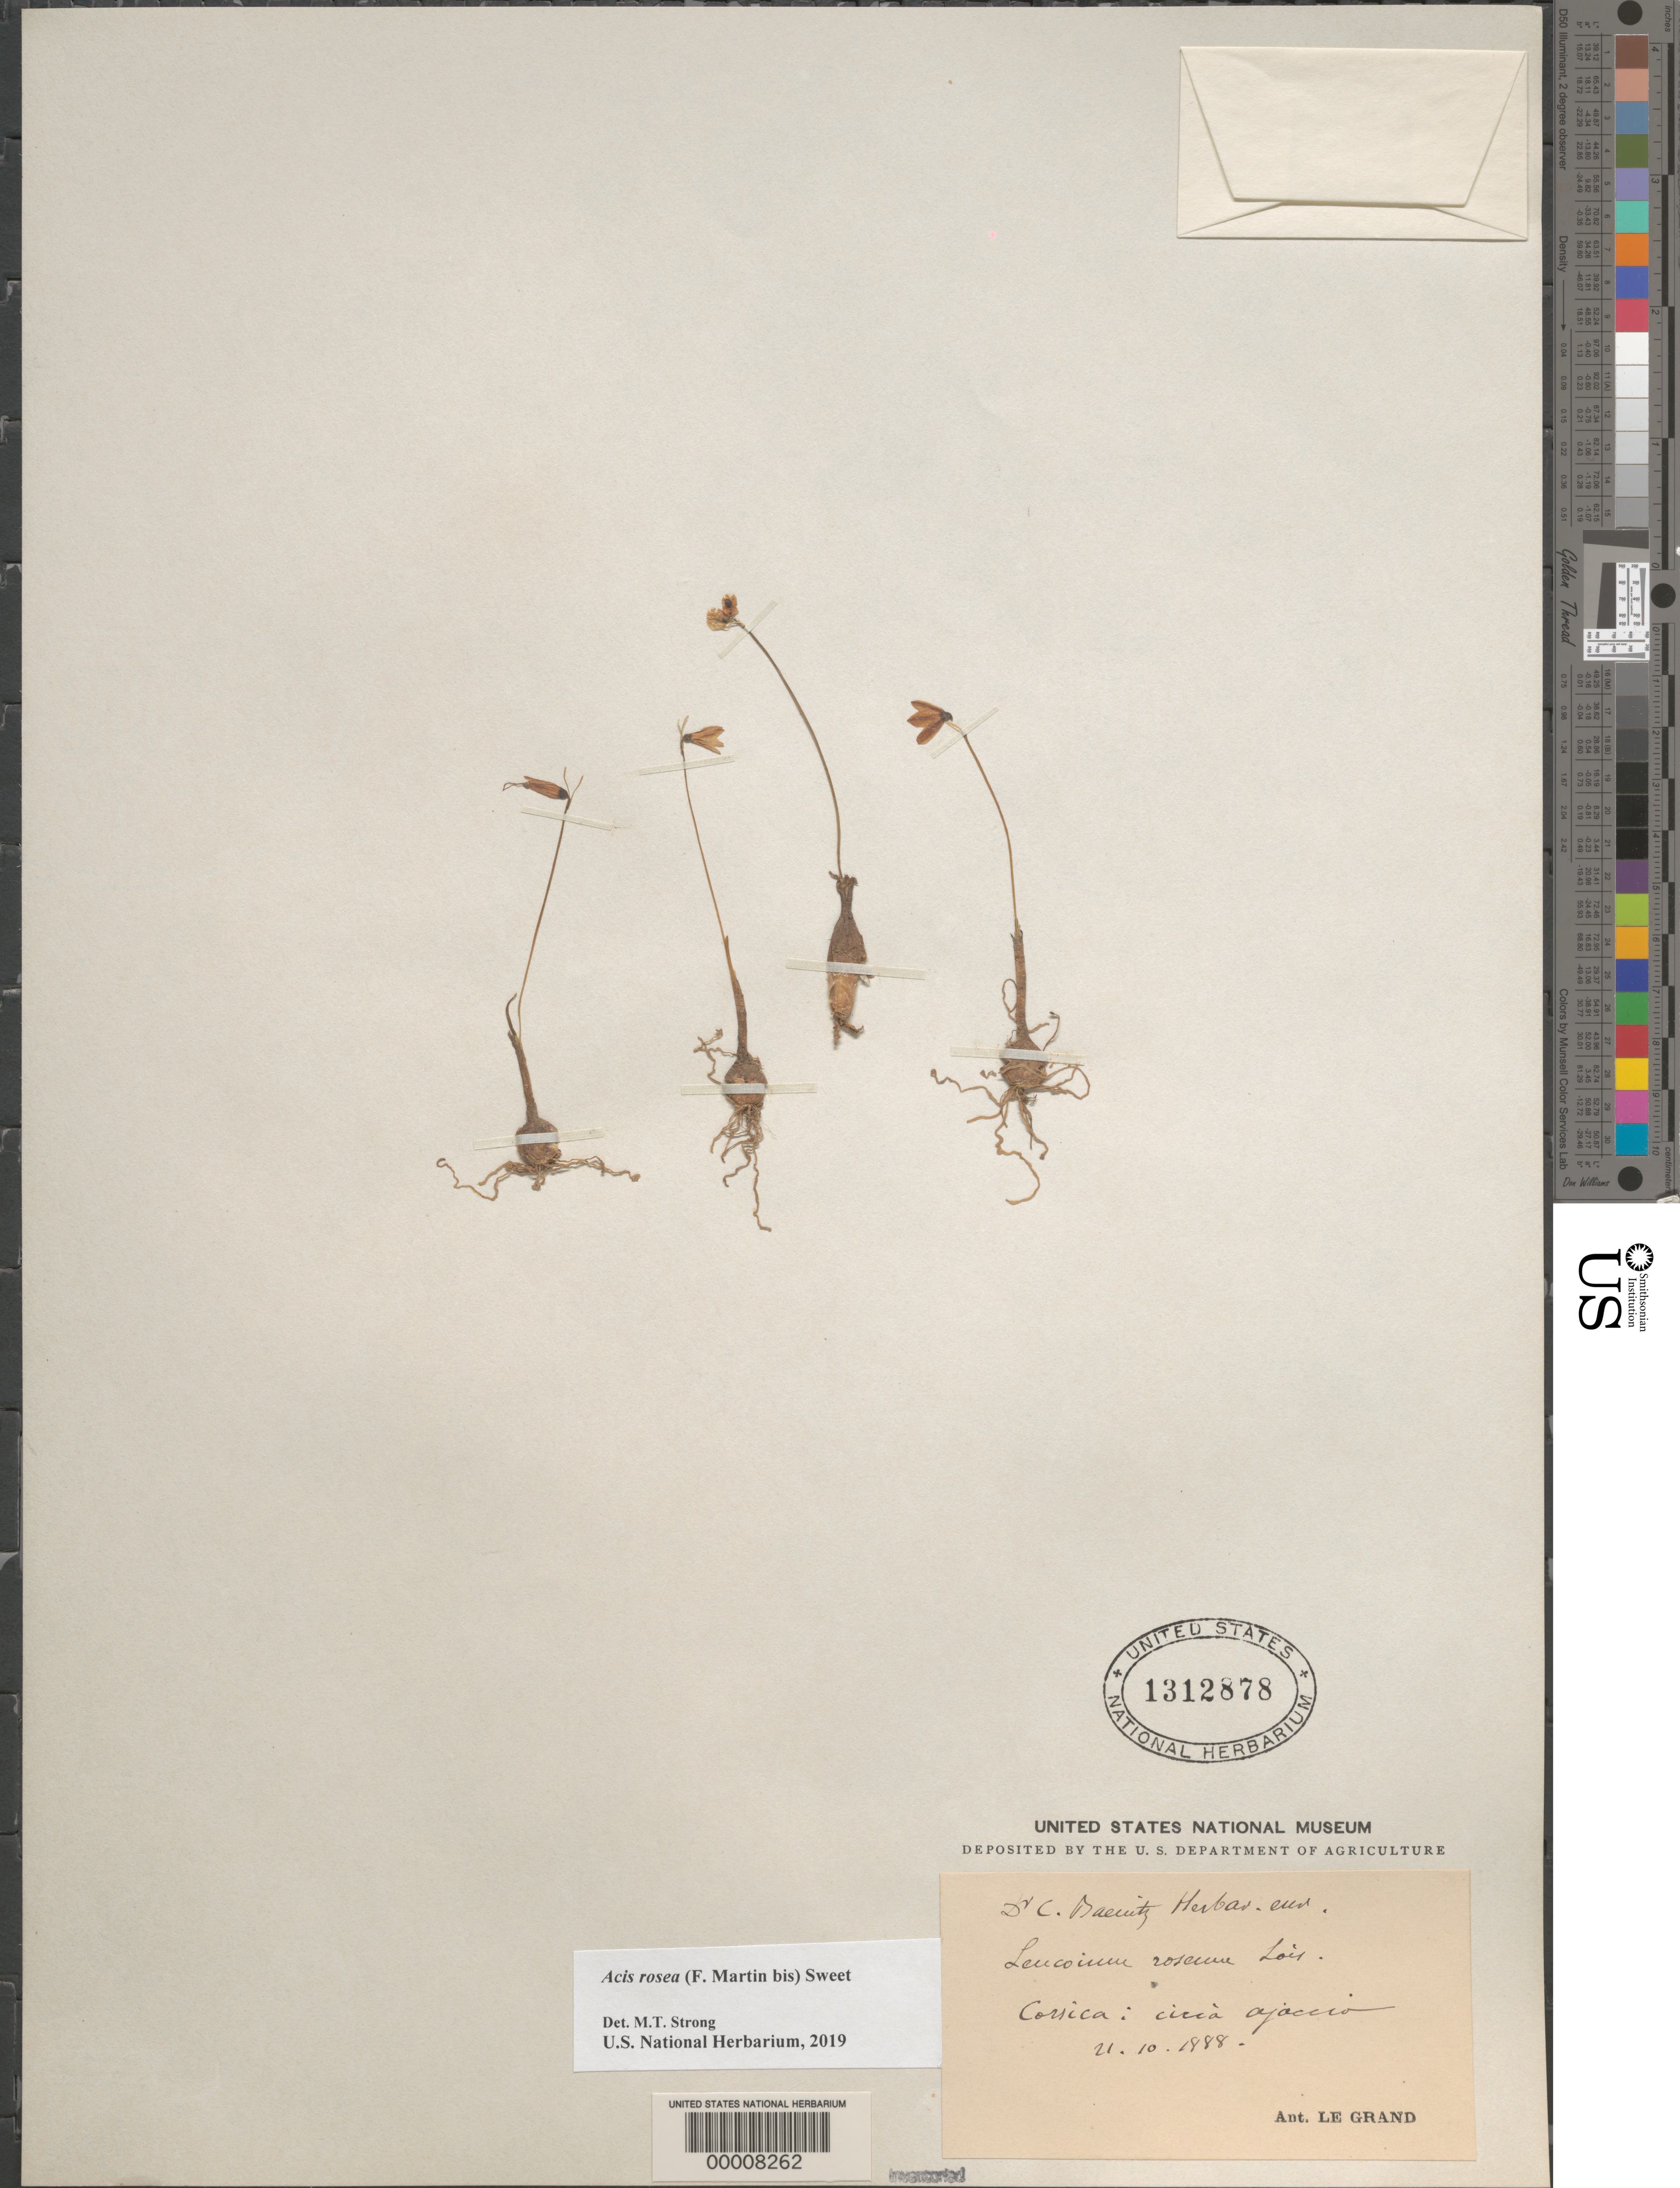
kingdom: Plantae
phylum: Tracheophyta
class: Liliopsida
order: Asparagales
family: Amaryllidaceae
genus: Acis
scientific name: Acis rosea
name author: (F. Martin bis) Sweet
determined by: Strong, Mark T., (BOT), Smithsonian Institution - National Museum of Natural History (UNITED STATES)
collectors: A. Le Grand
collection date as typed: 21 Oct 1888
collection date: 1888-10-21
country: France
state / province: Corsica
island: Corse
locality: Ajaccio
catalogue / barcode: US 1312878